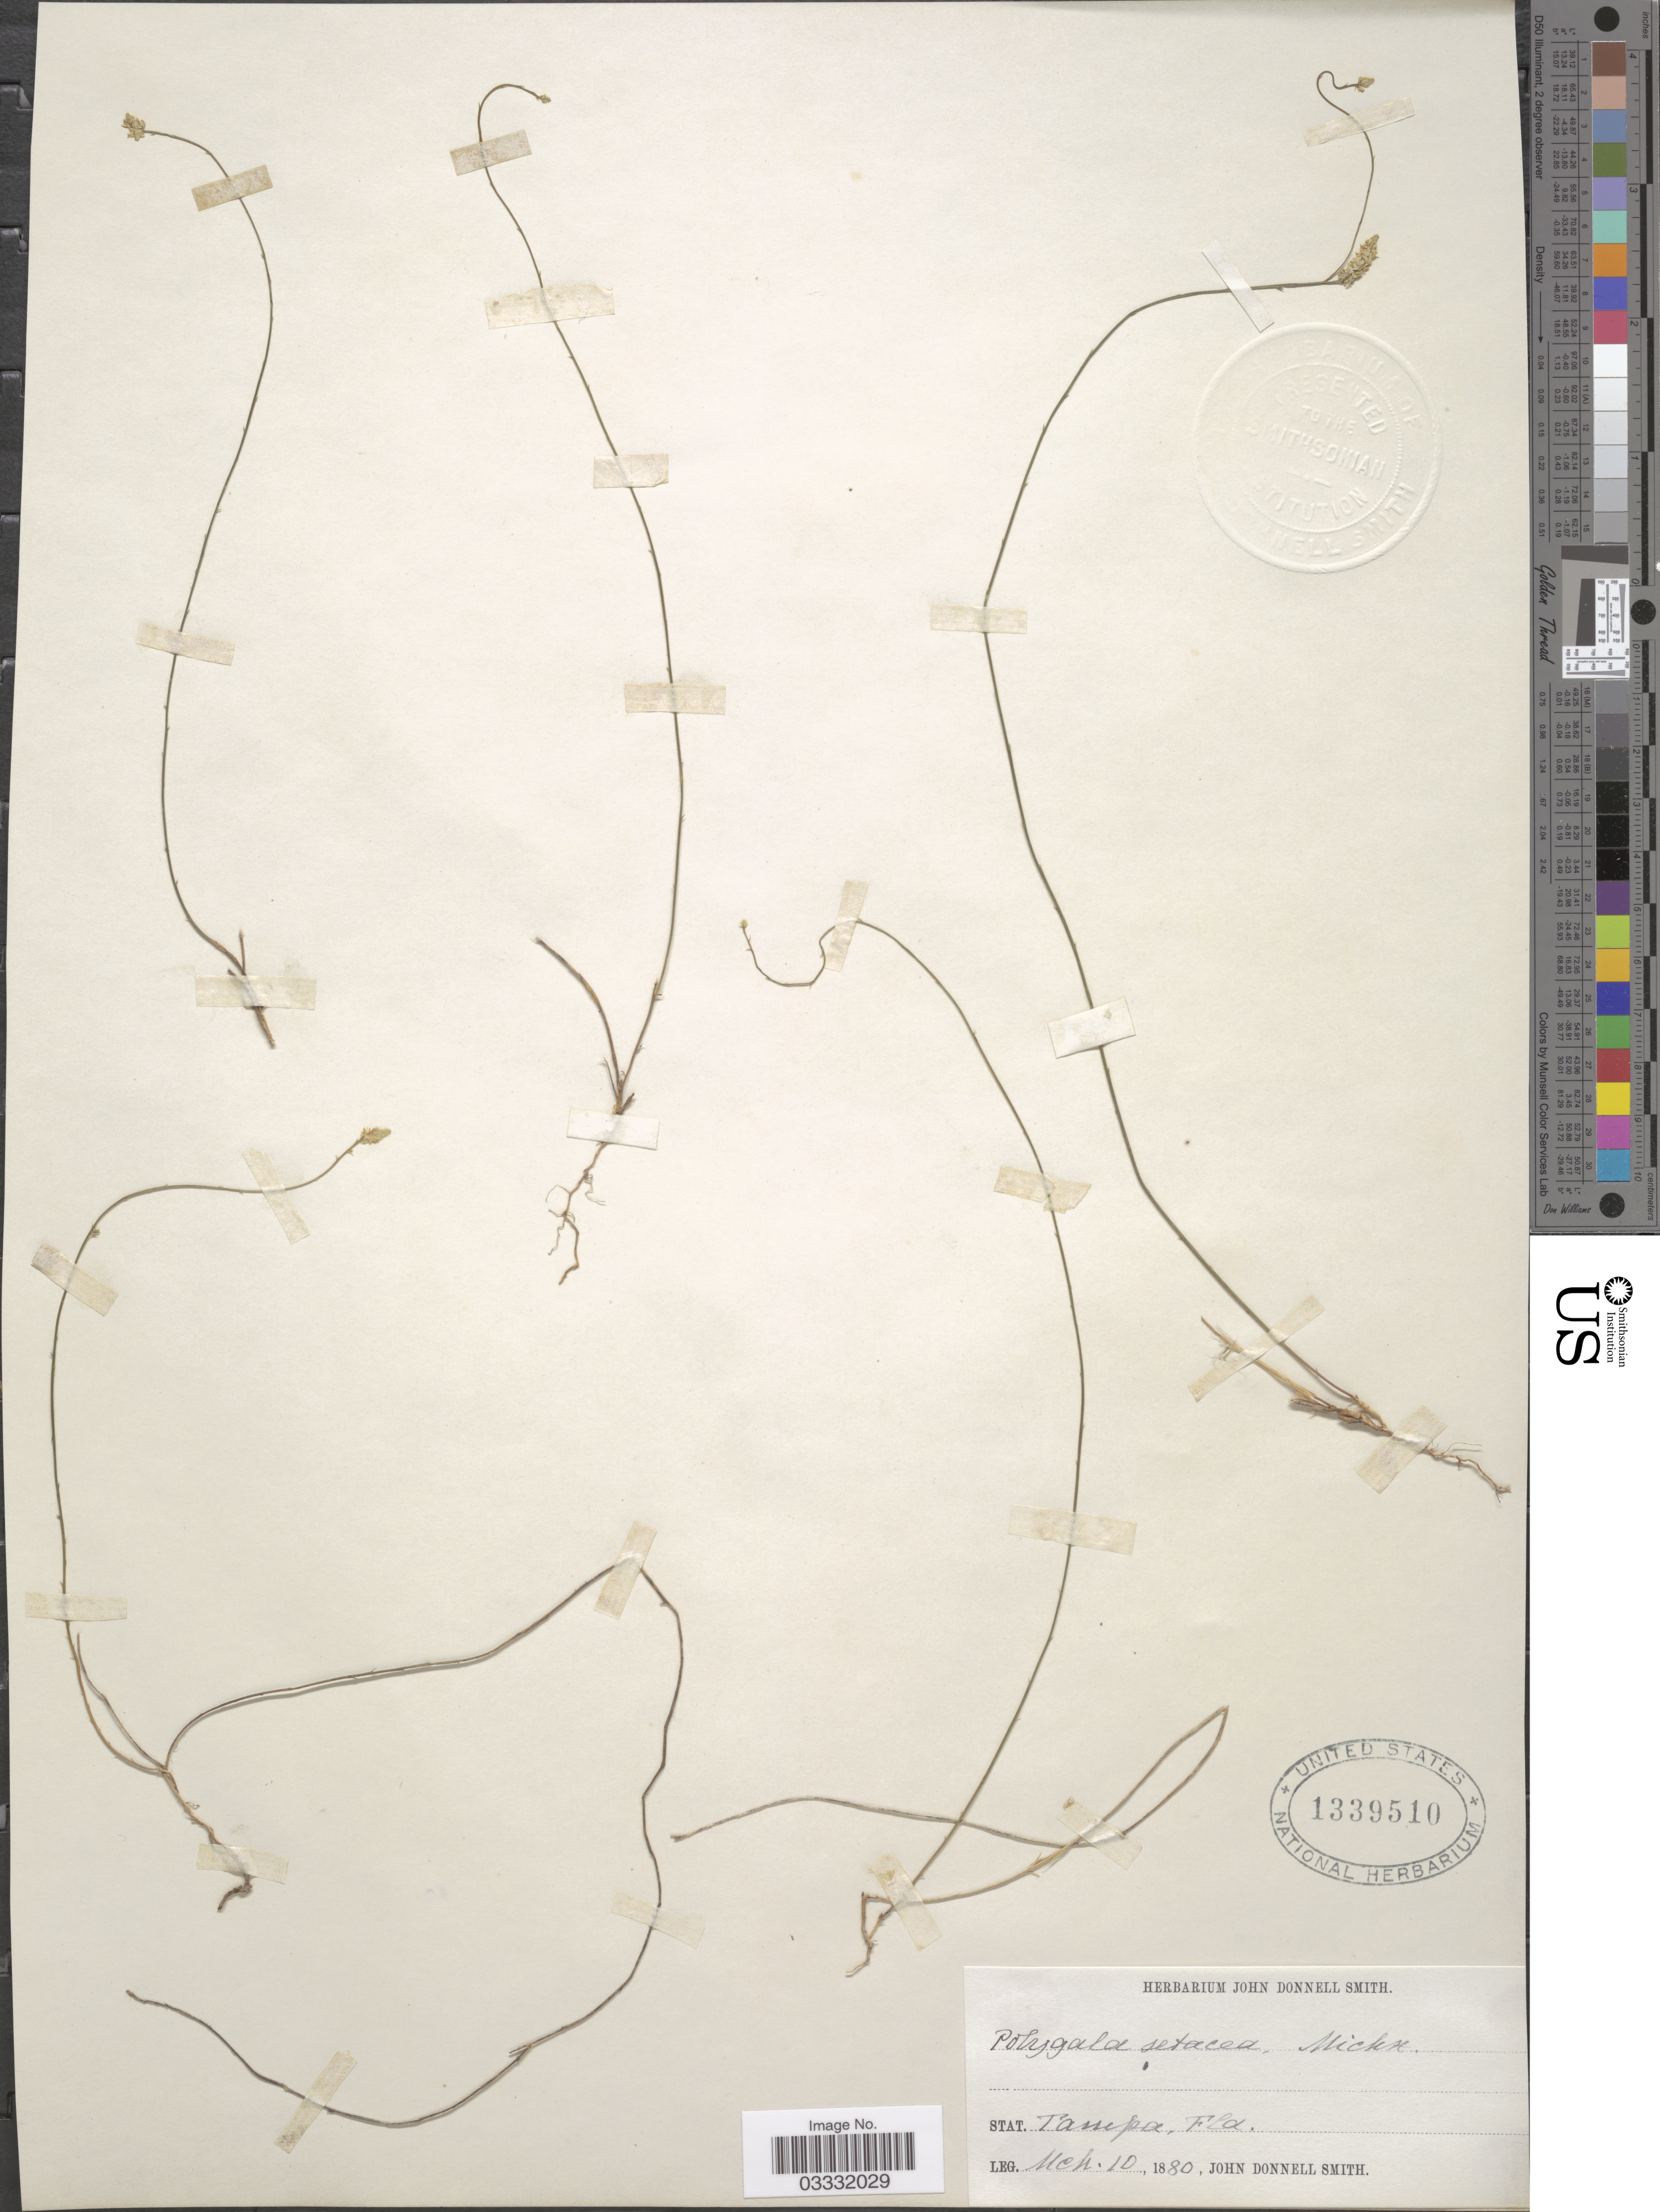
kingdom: Plantae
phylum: Tracheophyta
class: Magnoliopsida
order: Fabales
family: Polygalaceae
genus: Polygala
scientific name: Polygala setacea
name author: Michx.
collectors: J. Donnell Smith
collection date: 1880-03-10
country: United States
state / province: Florida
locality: Stat. Tampa.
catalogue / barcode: US 1339510